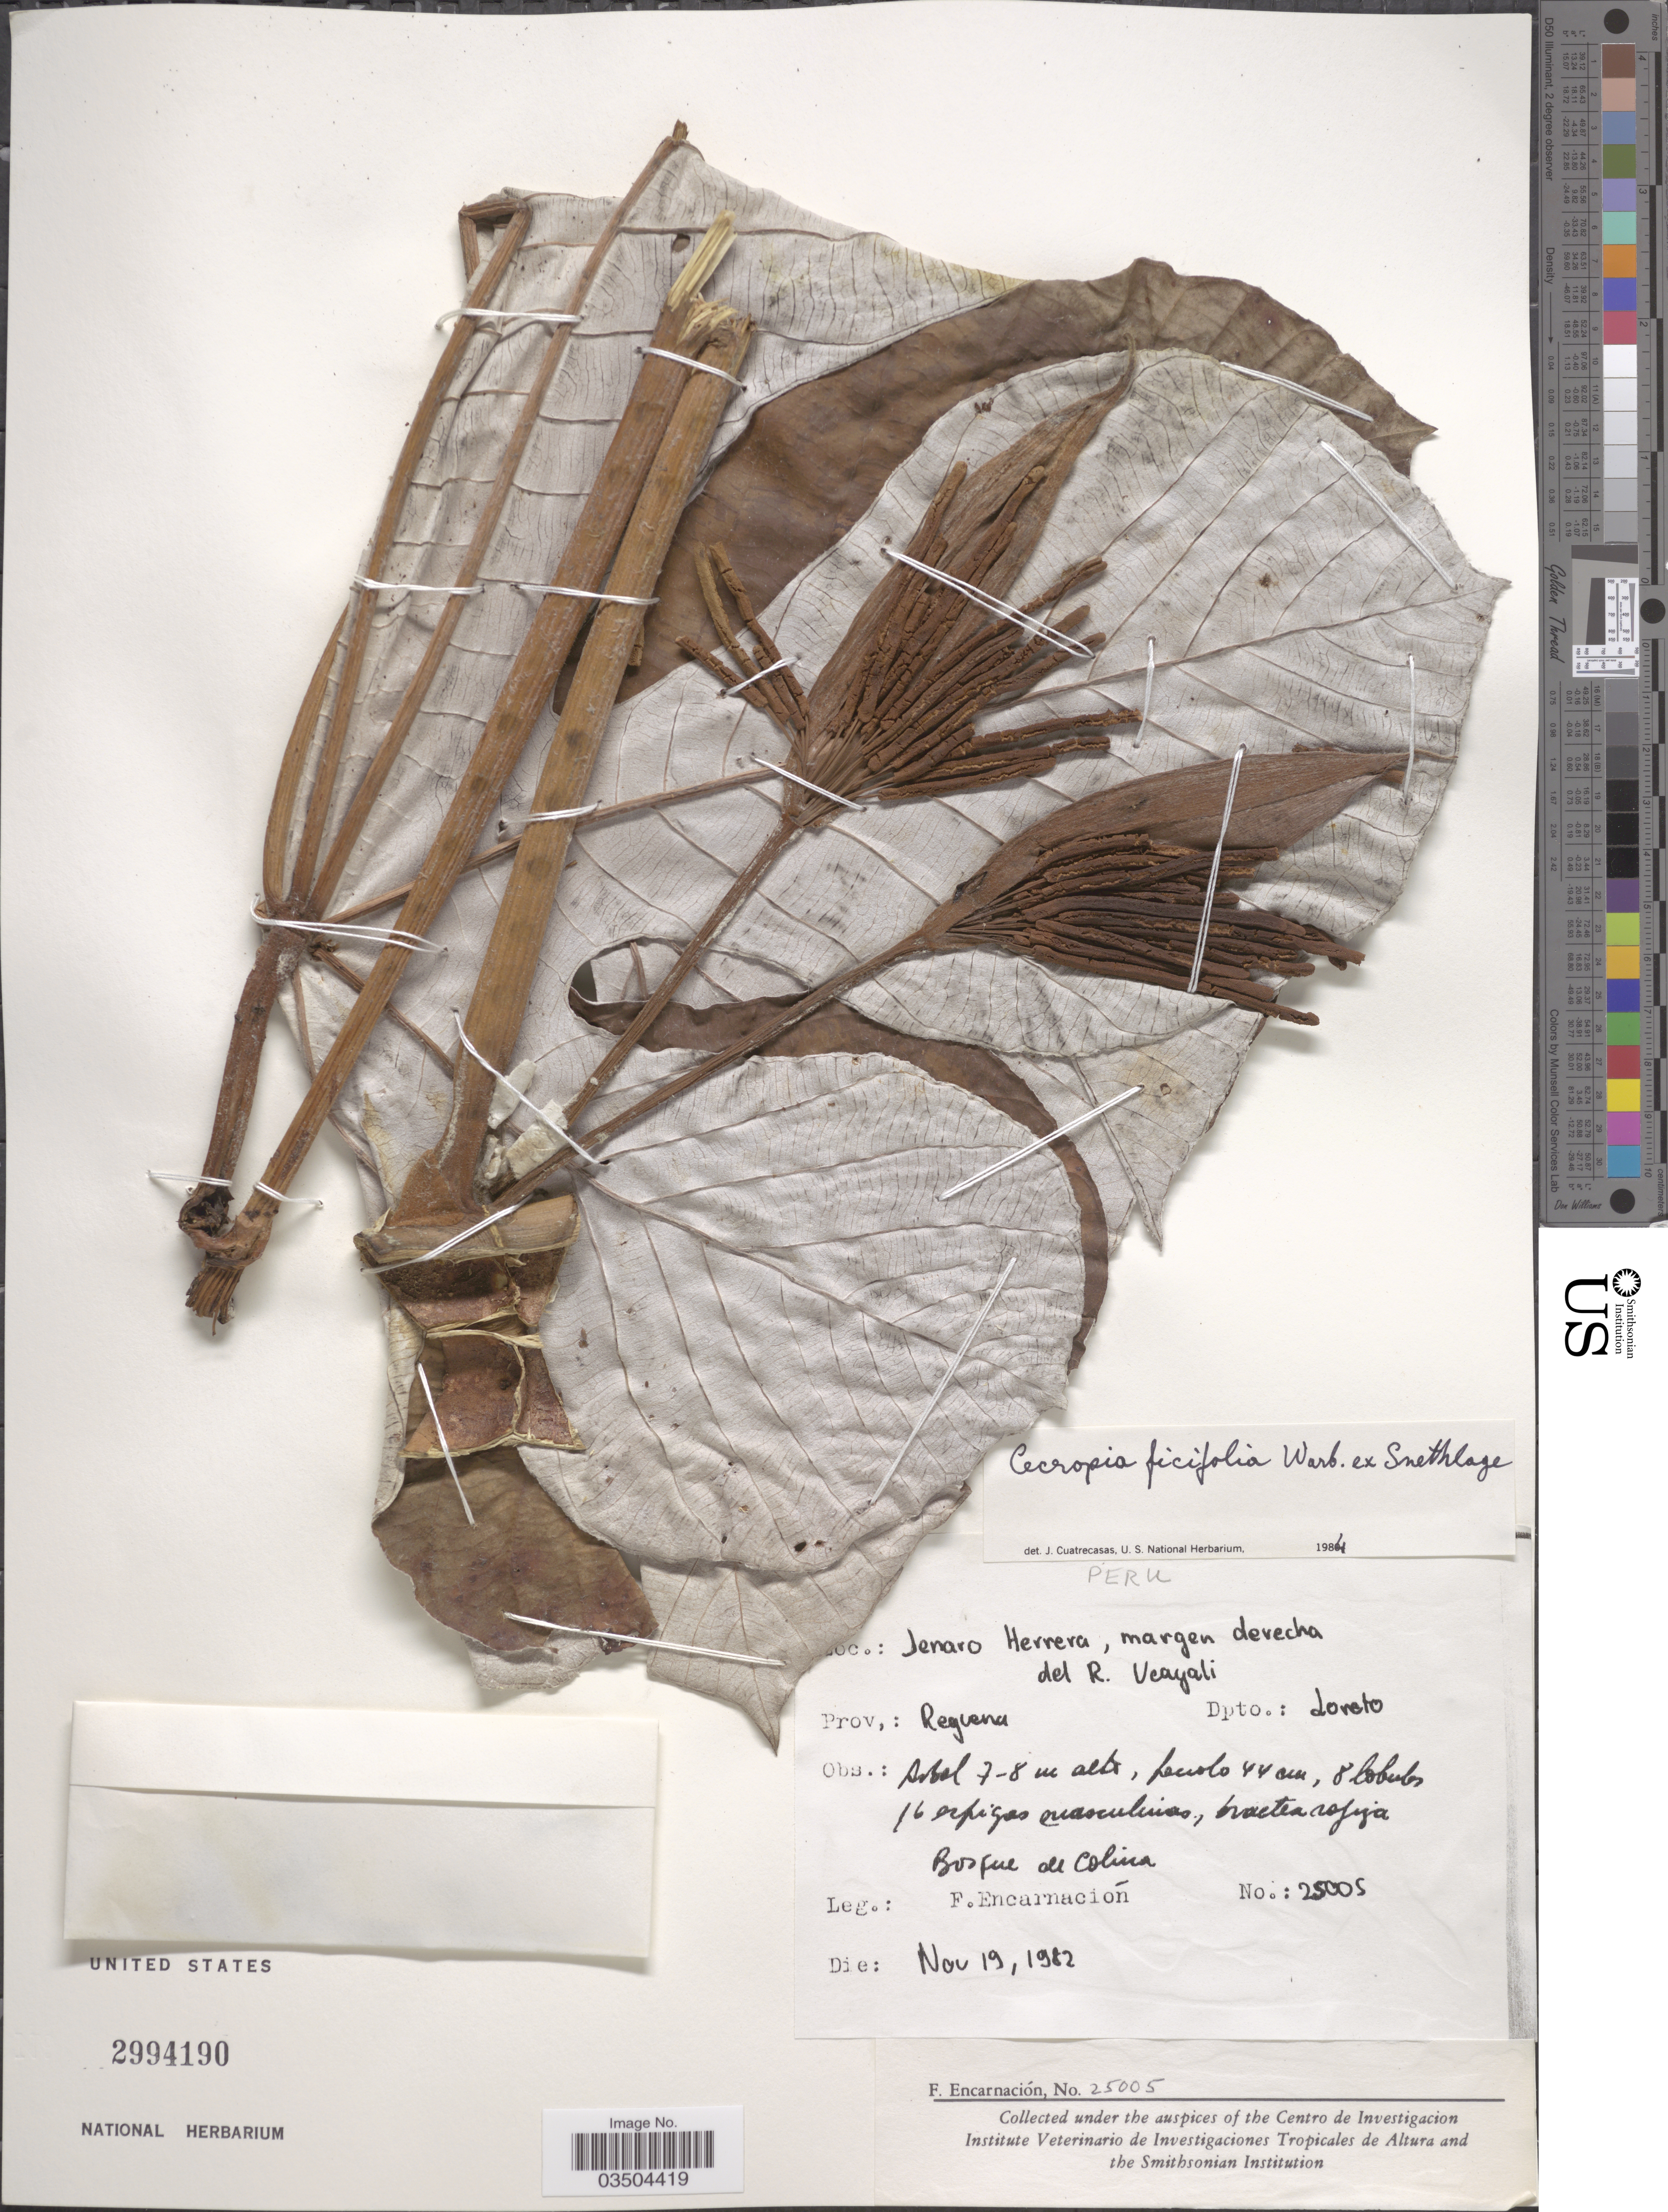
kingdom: Plantae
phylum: Tracheophyta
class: Magnoliopsida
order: Rosales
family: Urticaceae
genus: Cecropia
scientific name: Cecropia ficifolia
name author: Snethlage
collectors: F. Encarnación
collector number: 25005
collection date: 1982-11-19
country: Peru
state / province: Loreto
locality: Jenaro Herrera, margen derecha del R. Ucayali. Prov.: Reguena, Dpto.: Loreto.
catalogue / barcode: US 2994190